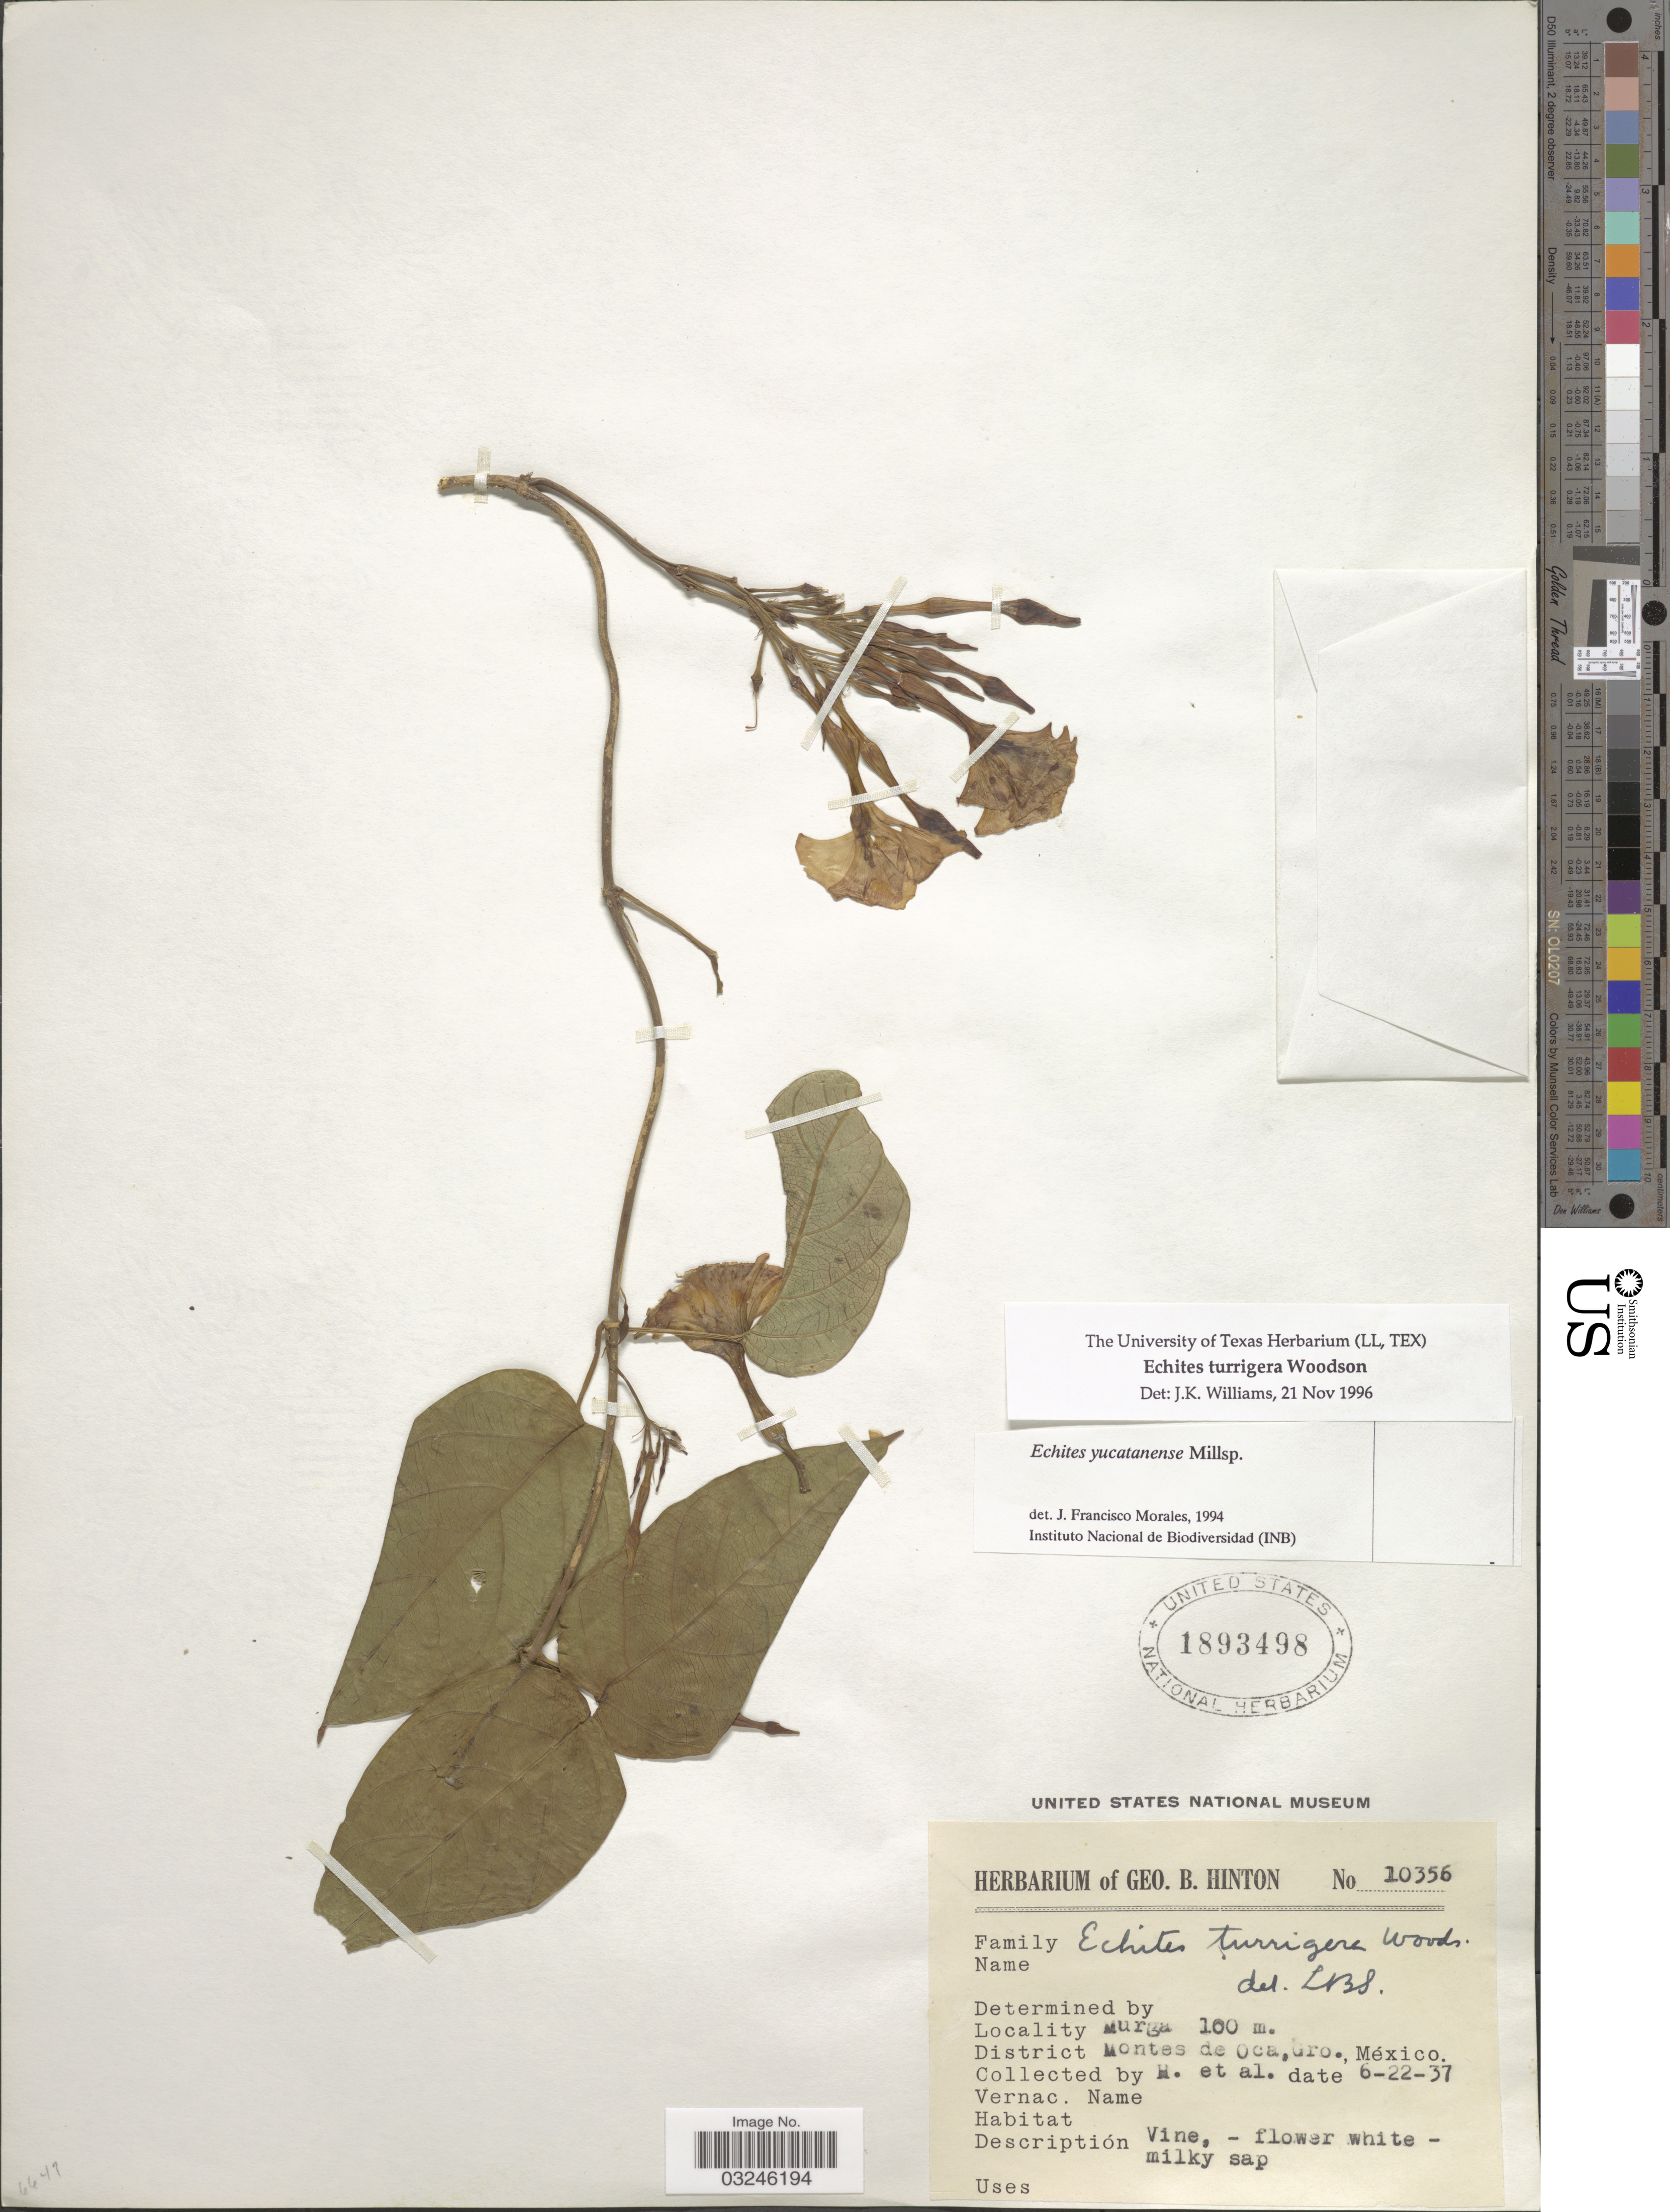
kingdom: Plantae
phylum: Tracheophyta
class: Magnoliopsida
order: Gentianales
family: Apocynaceae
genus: Echites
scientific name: Echites turrigera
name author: Woodson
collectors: G. B. Hinton & et al.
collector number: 10356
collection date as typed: Transcribed d/m/y: 22/6/37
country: Mexico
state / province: Guerrero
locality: Murga. District Montes de Oca.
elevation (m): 100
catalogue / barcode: US 1893498